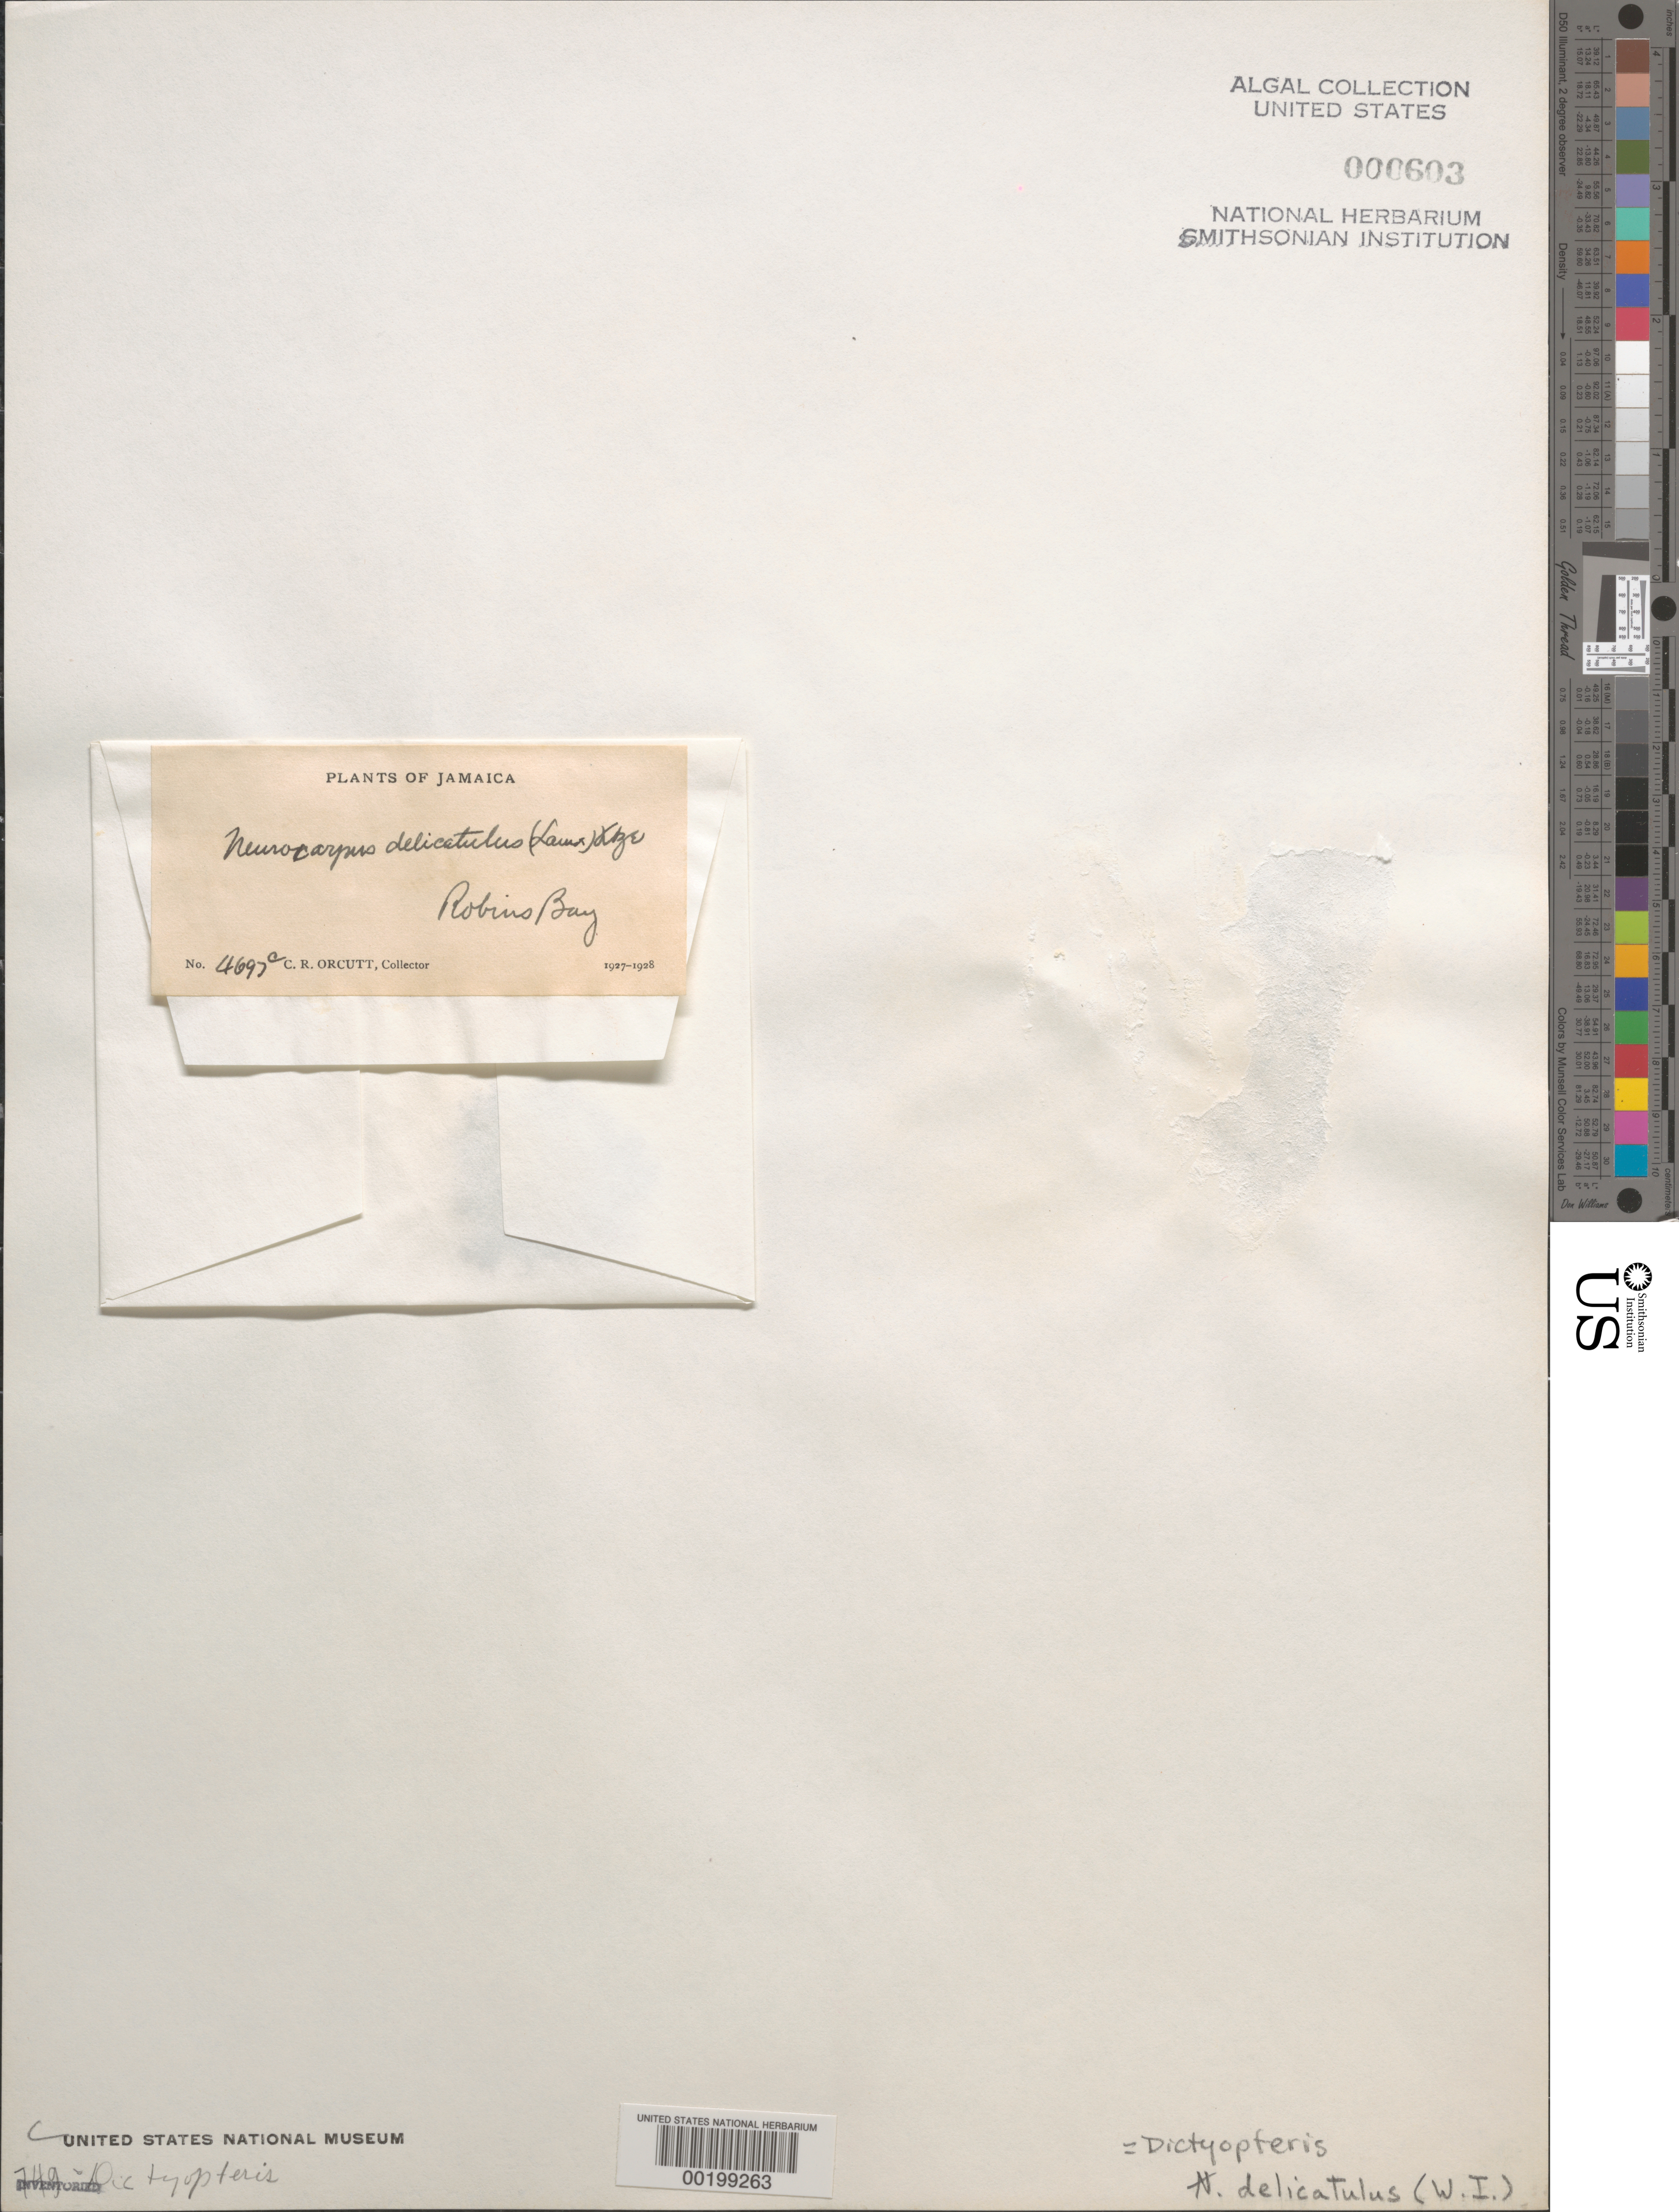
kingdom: Chromista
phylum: Ochrophyta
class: Phaeophyceae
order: Dictyotales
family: Dictyotaceae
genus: Dictyopteris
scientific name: Dictyopteris delicatula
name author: J.V.Lamouroux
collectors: C. R. Orcutt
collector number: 4697a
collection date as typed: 1927 OR -- --- 1928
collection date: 1927 or 1928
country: Jamaica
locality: Robins bay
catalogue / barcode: US 603